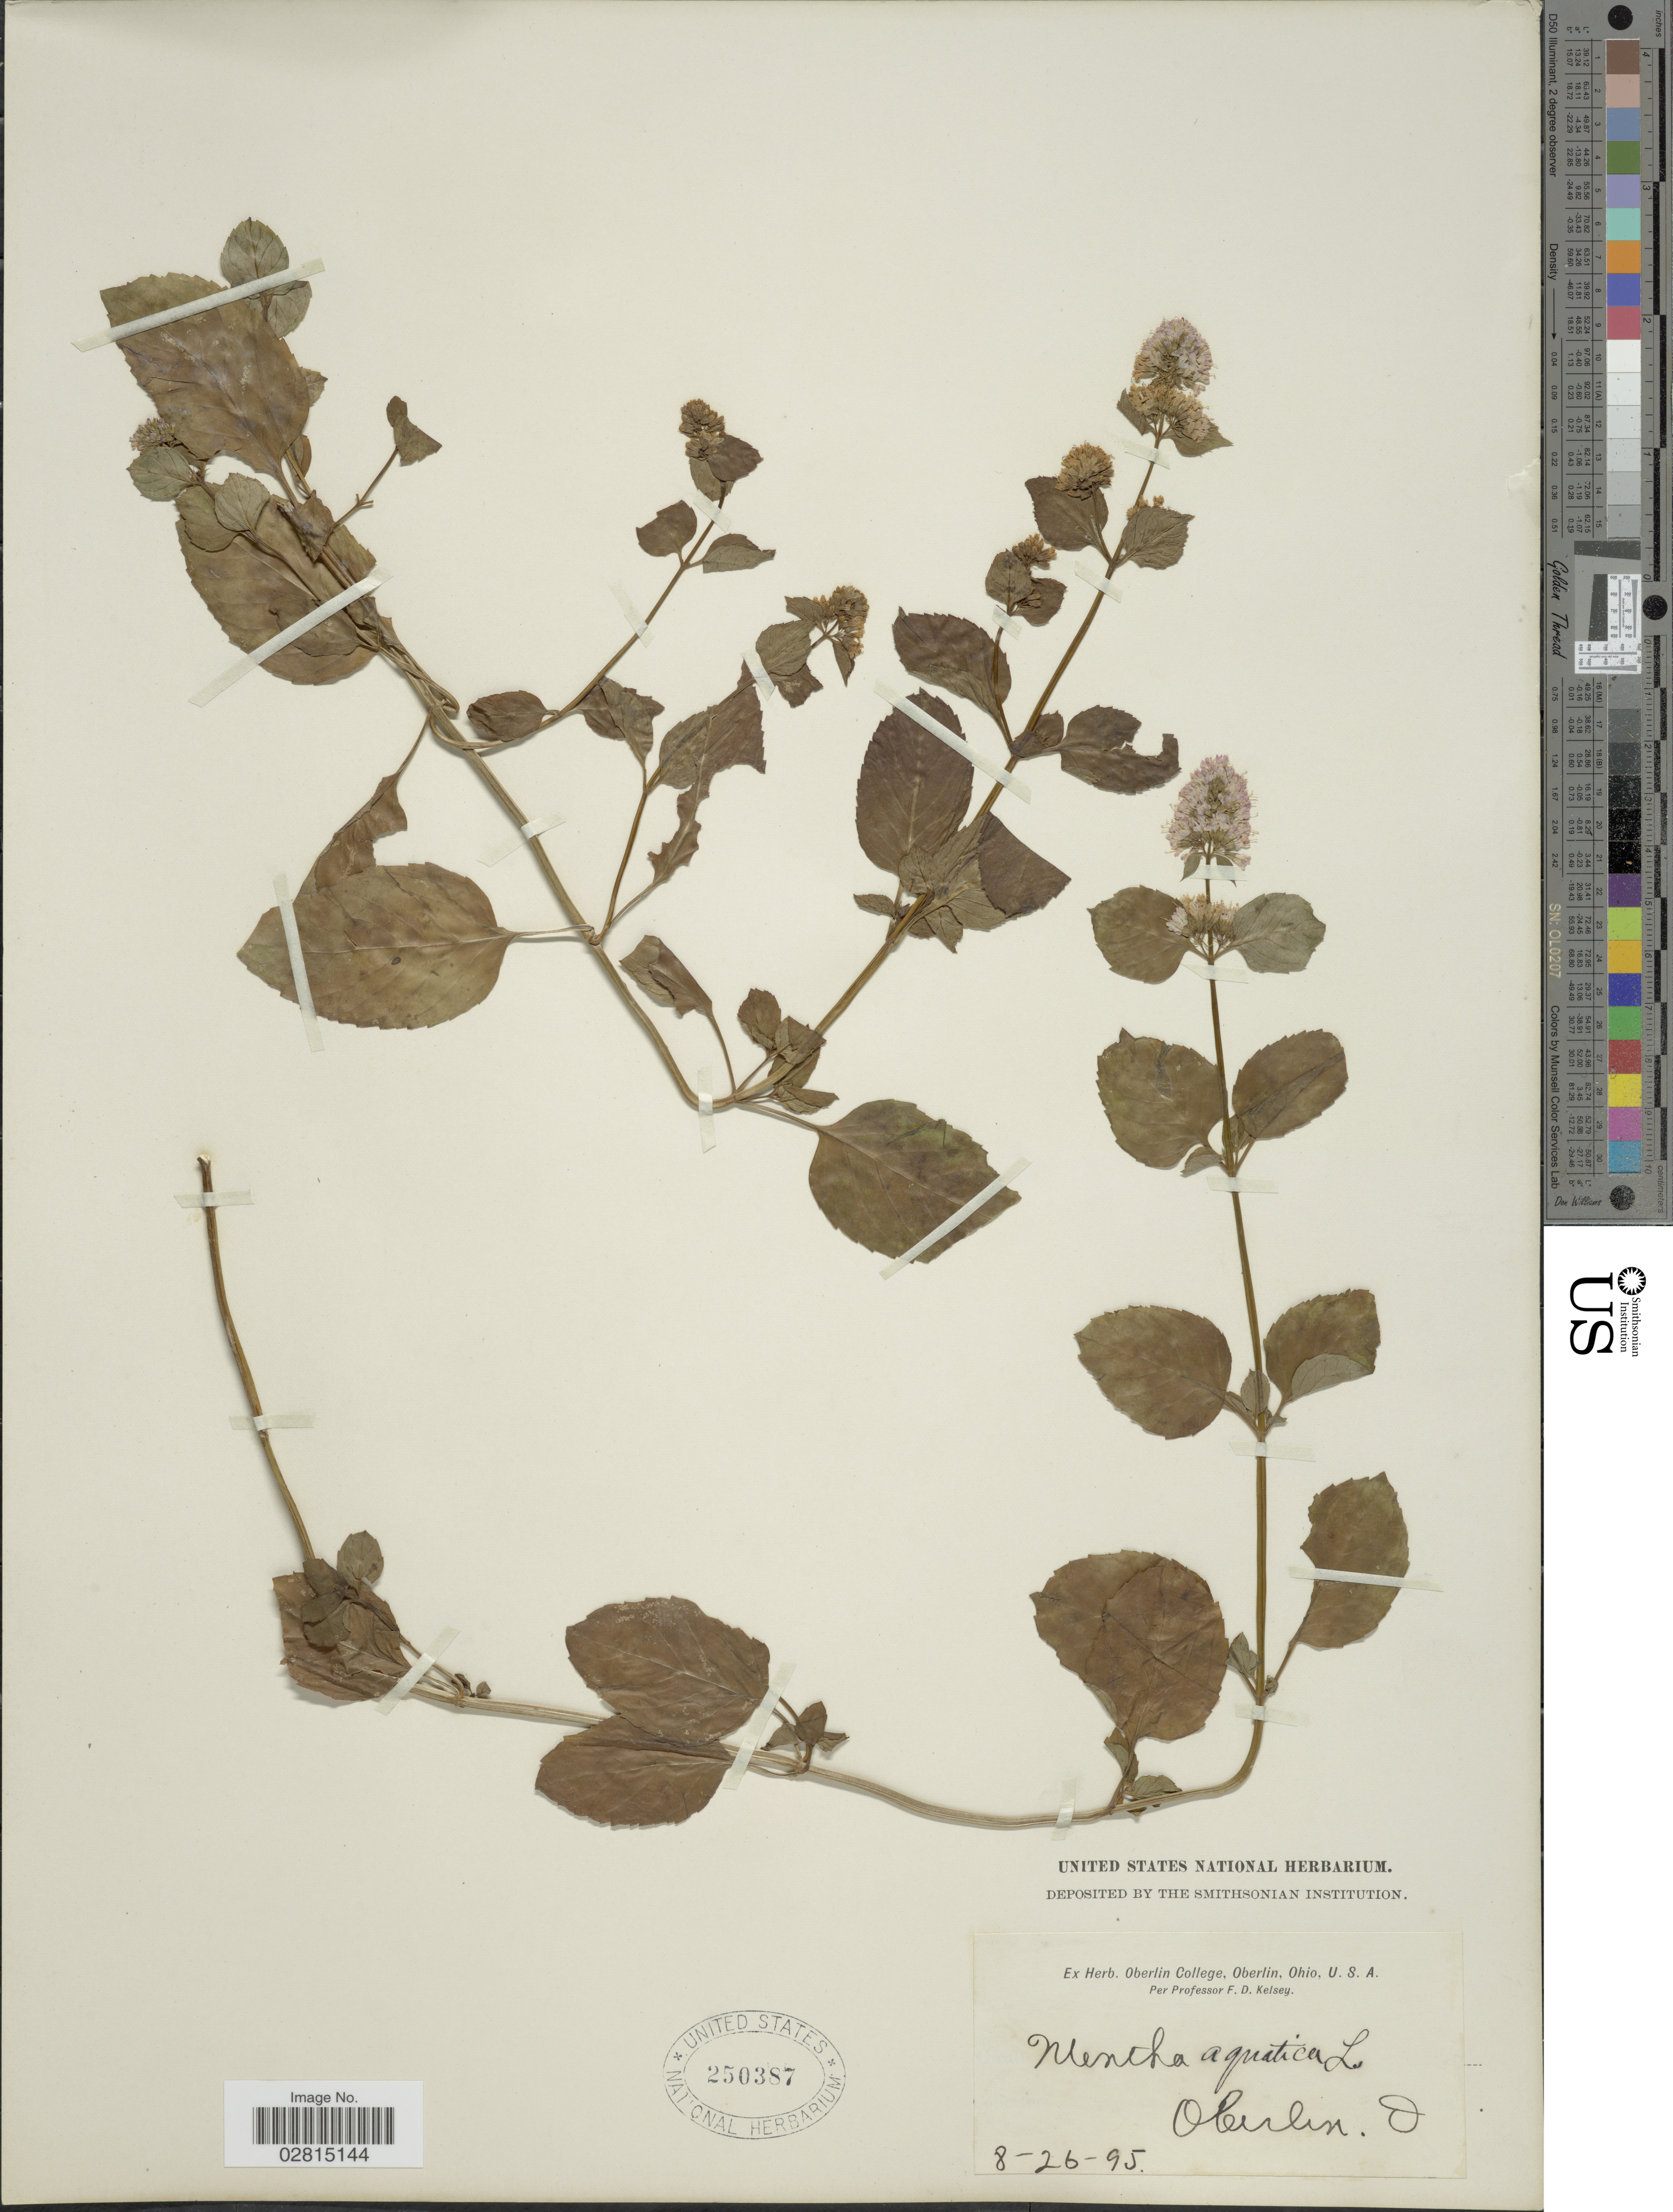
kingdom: Plantae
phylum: Tracheophyta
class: Magnoliopsida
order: Lamiales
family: Lamiaceae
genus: Mentha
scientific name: Mentha aquatica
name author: L.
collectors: F. Kelsey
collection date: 1895-08-26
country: United States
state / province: Ohio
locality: Oberlin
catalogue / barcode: US 250387